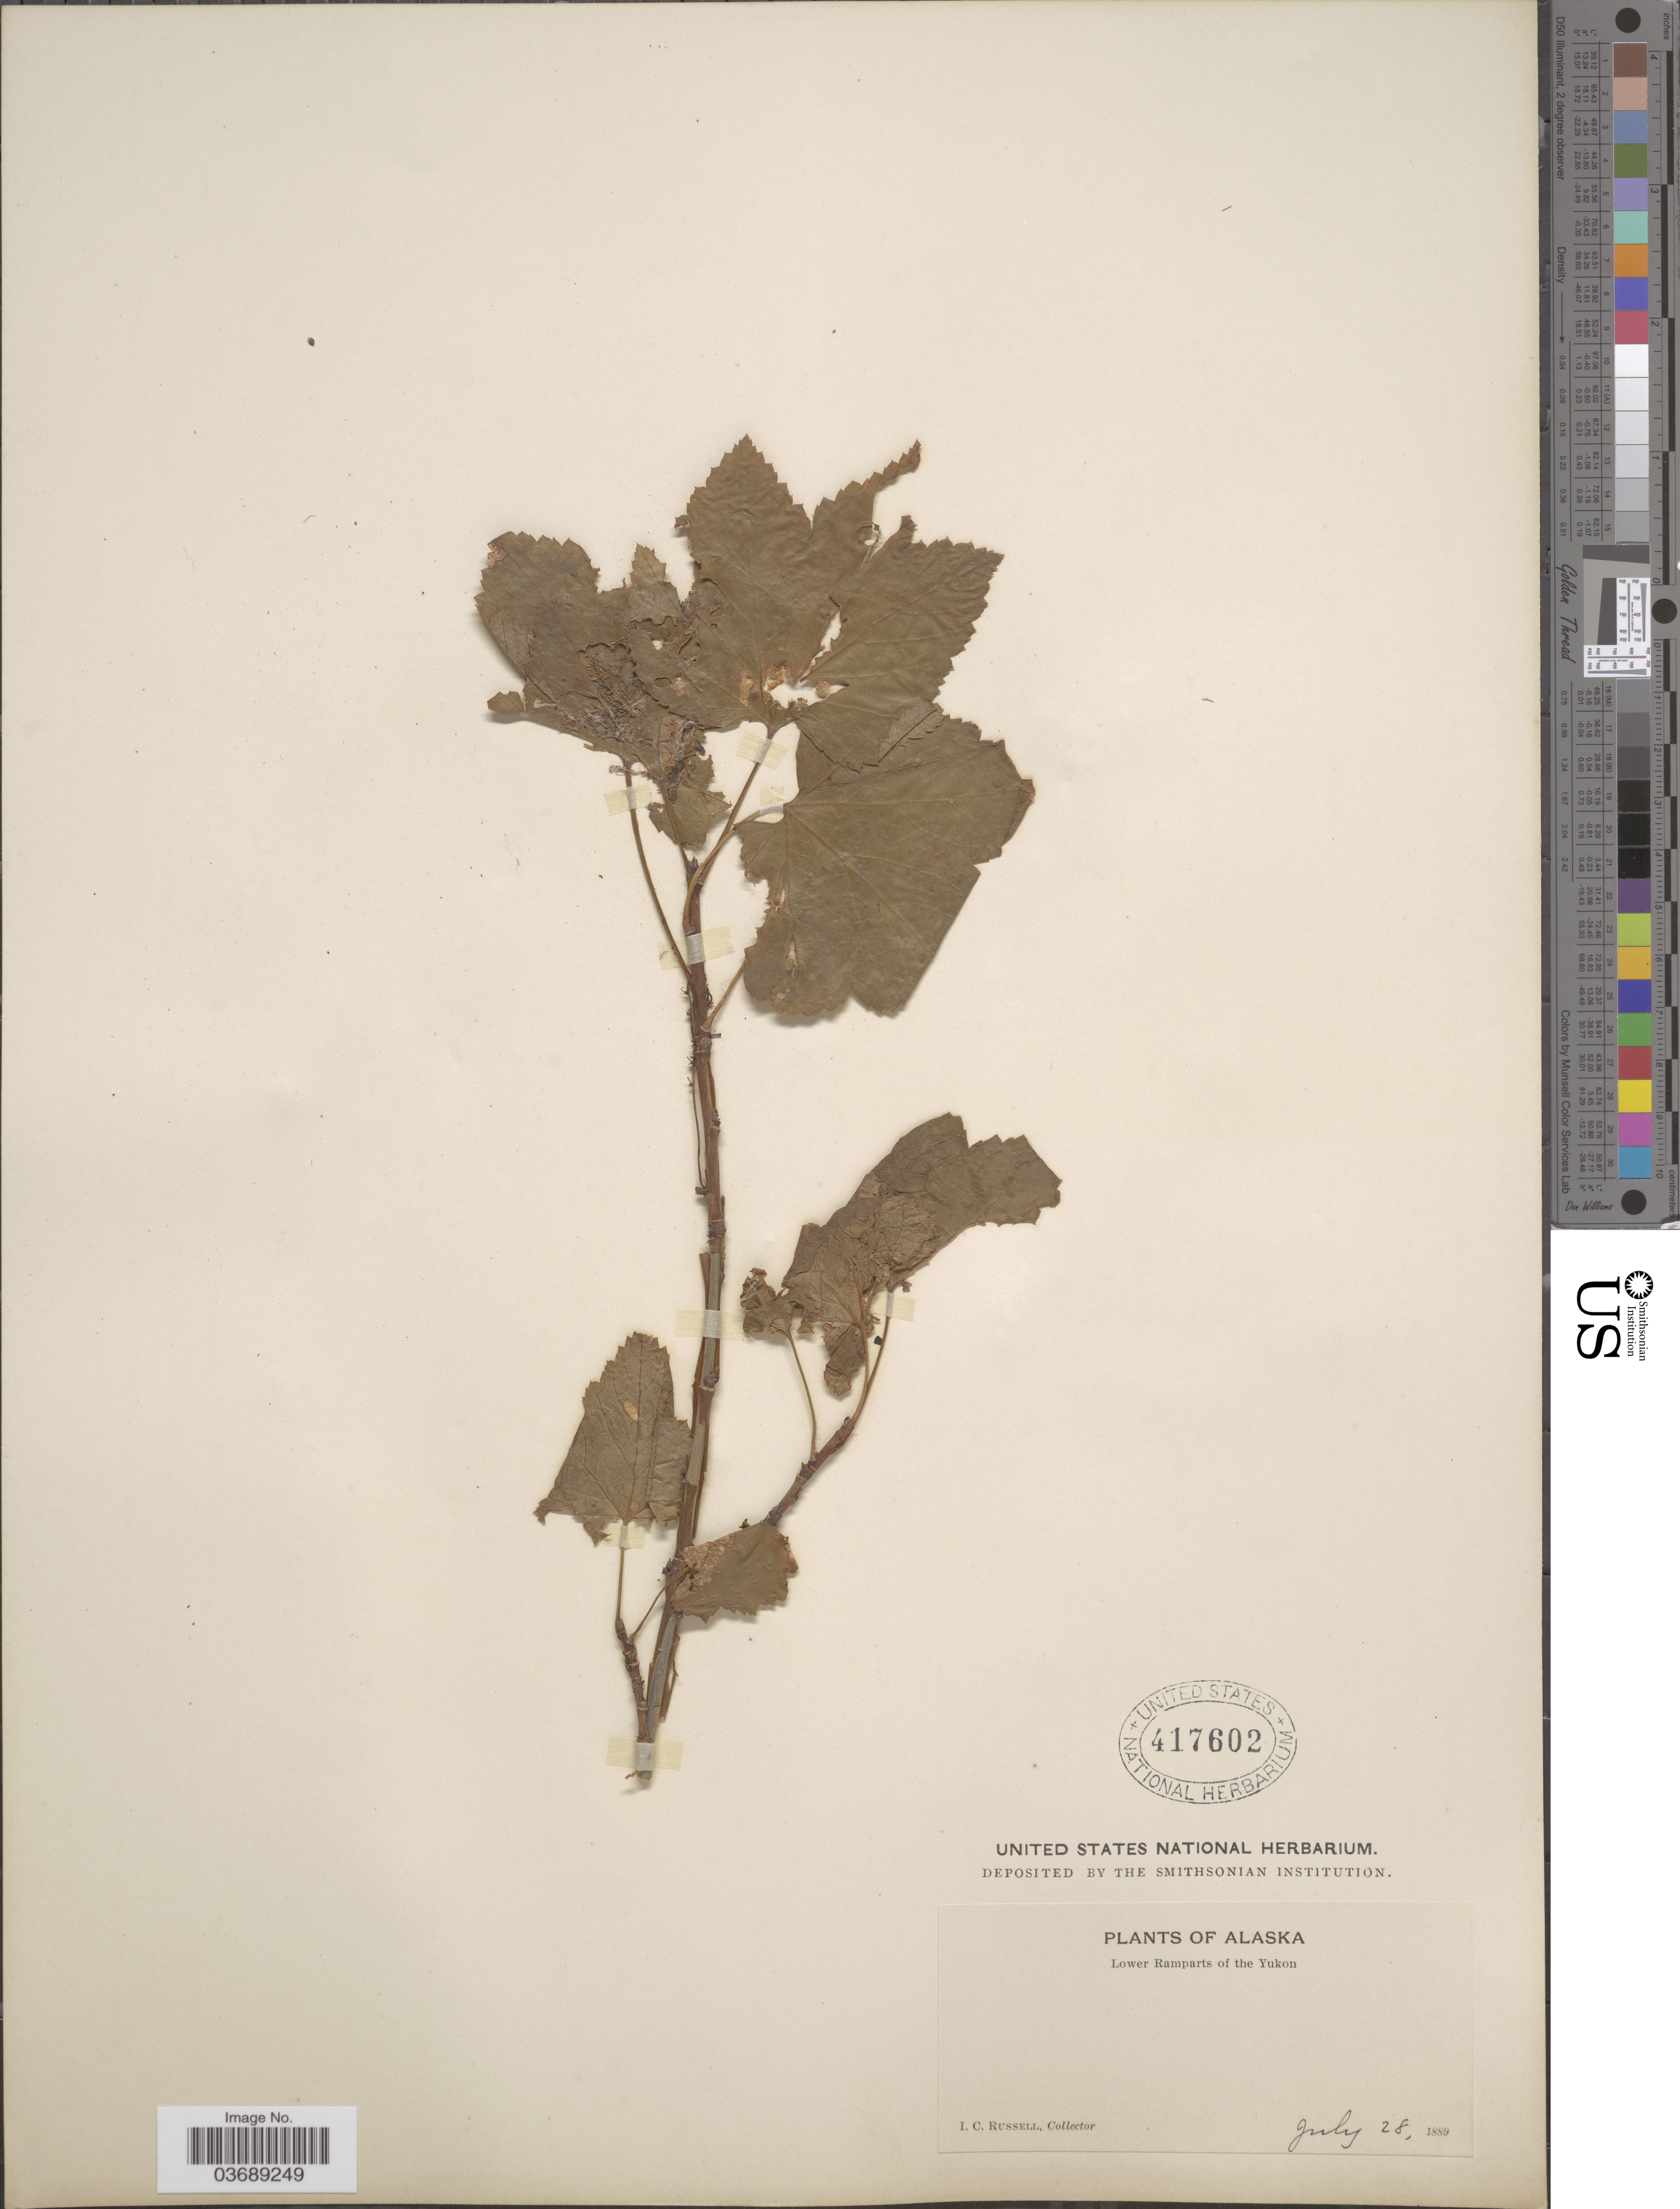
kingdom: Plantae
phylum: Tracheophyta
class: Magnoliopsida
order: Saxifragales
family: Grossulariaceae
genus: Ribes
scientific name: Ribes triste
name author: Pall.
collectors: I. C. Russell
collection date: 1889-07-28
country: United States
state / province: Alaska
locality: Lower Ramparts of the Yukon.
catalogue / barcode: US 417602